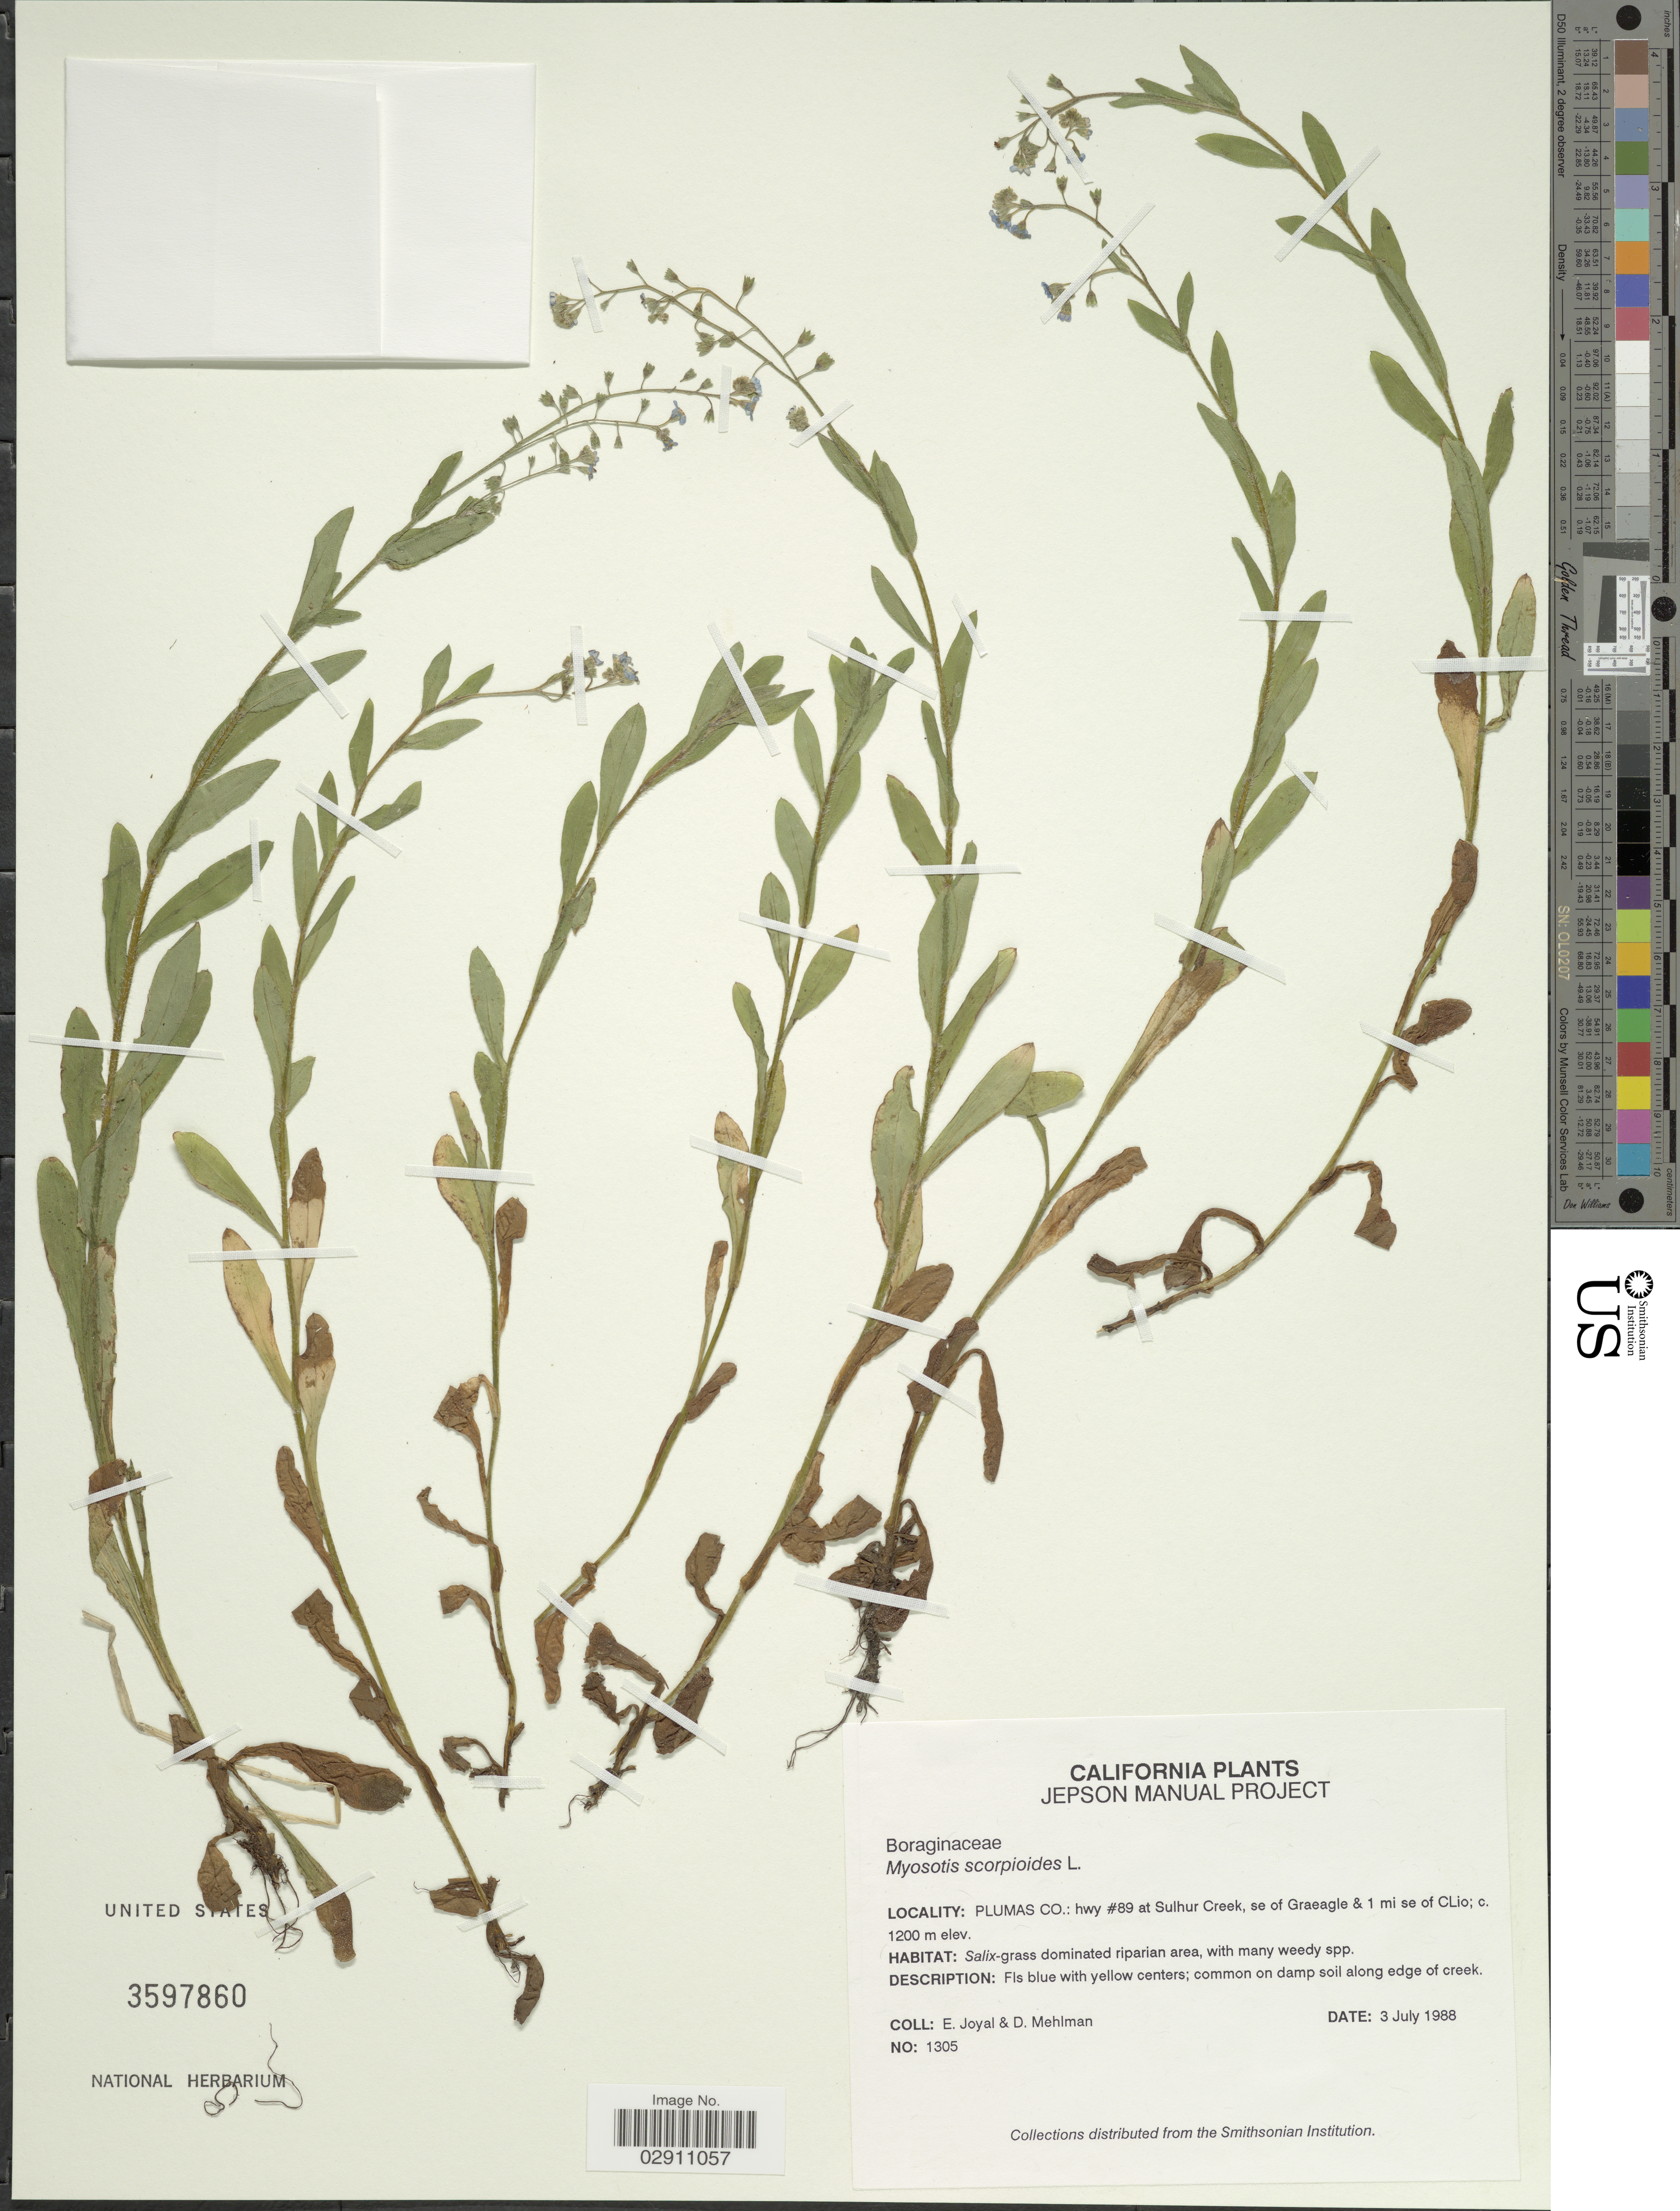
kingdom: Plantae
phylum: Tracheophyta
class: Magnoliopsida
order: Boraginales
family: Boraginaceae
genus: Myosotis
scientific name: Myosotis scorpioides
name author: L.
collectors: E. Joyal & D. Mehlman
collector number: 1305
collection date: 1988-07-03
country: United States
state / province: California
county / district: Plumas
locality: Jepson Manual Project, Plumas Co., hwy #89 at Sulhur Creek, se of Graeagle & 1 mi se of CLio.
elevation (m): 1200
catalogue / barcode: US 3597860